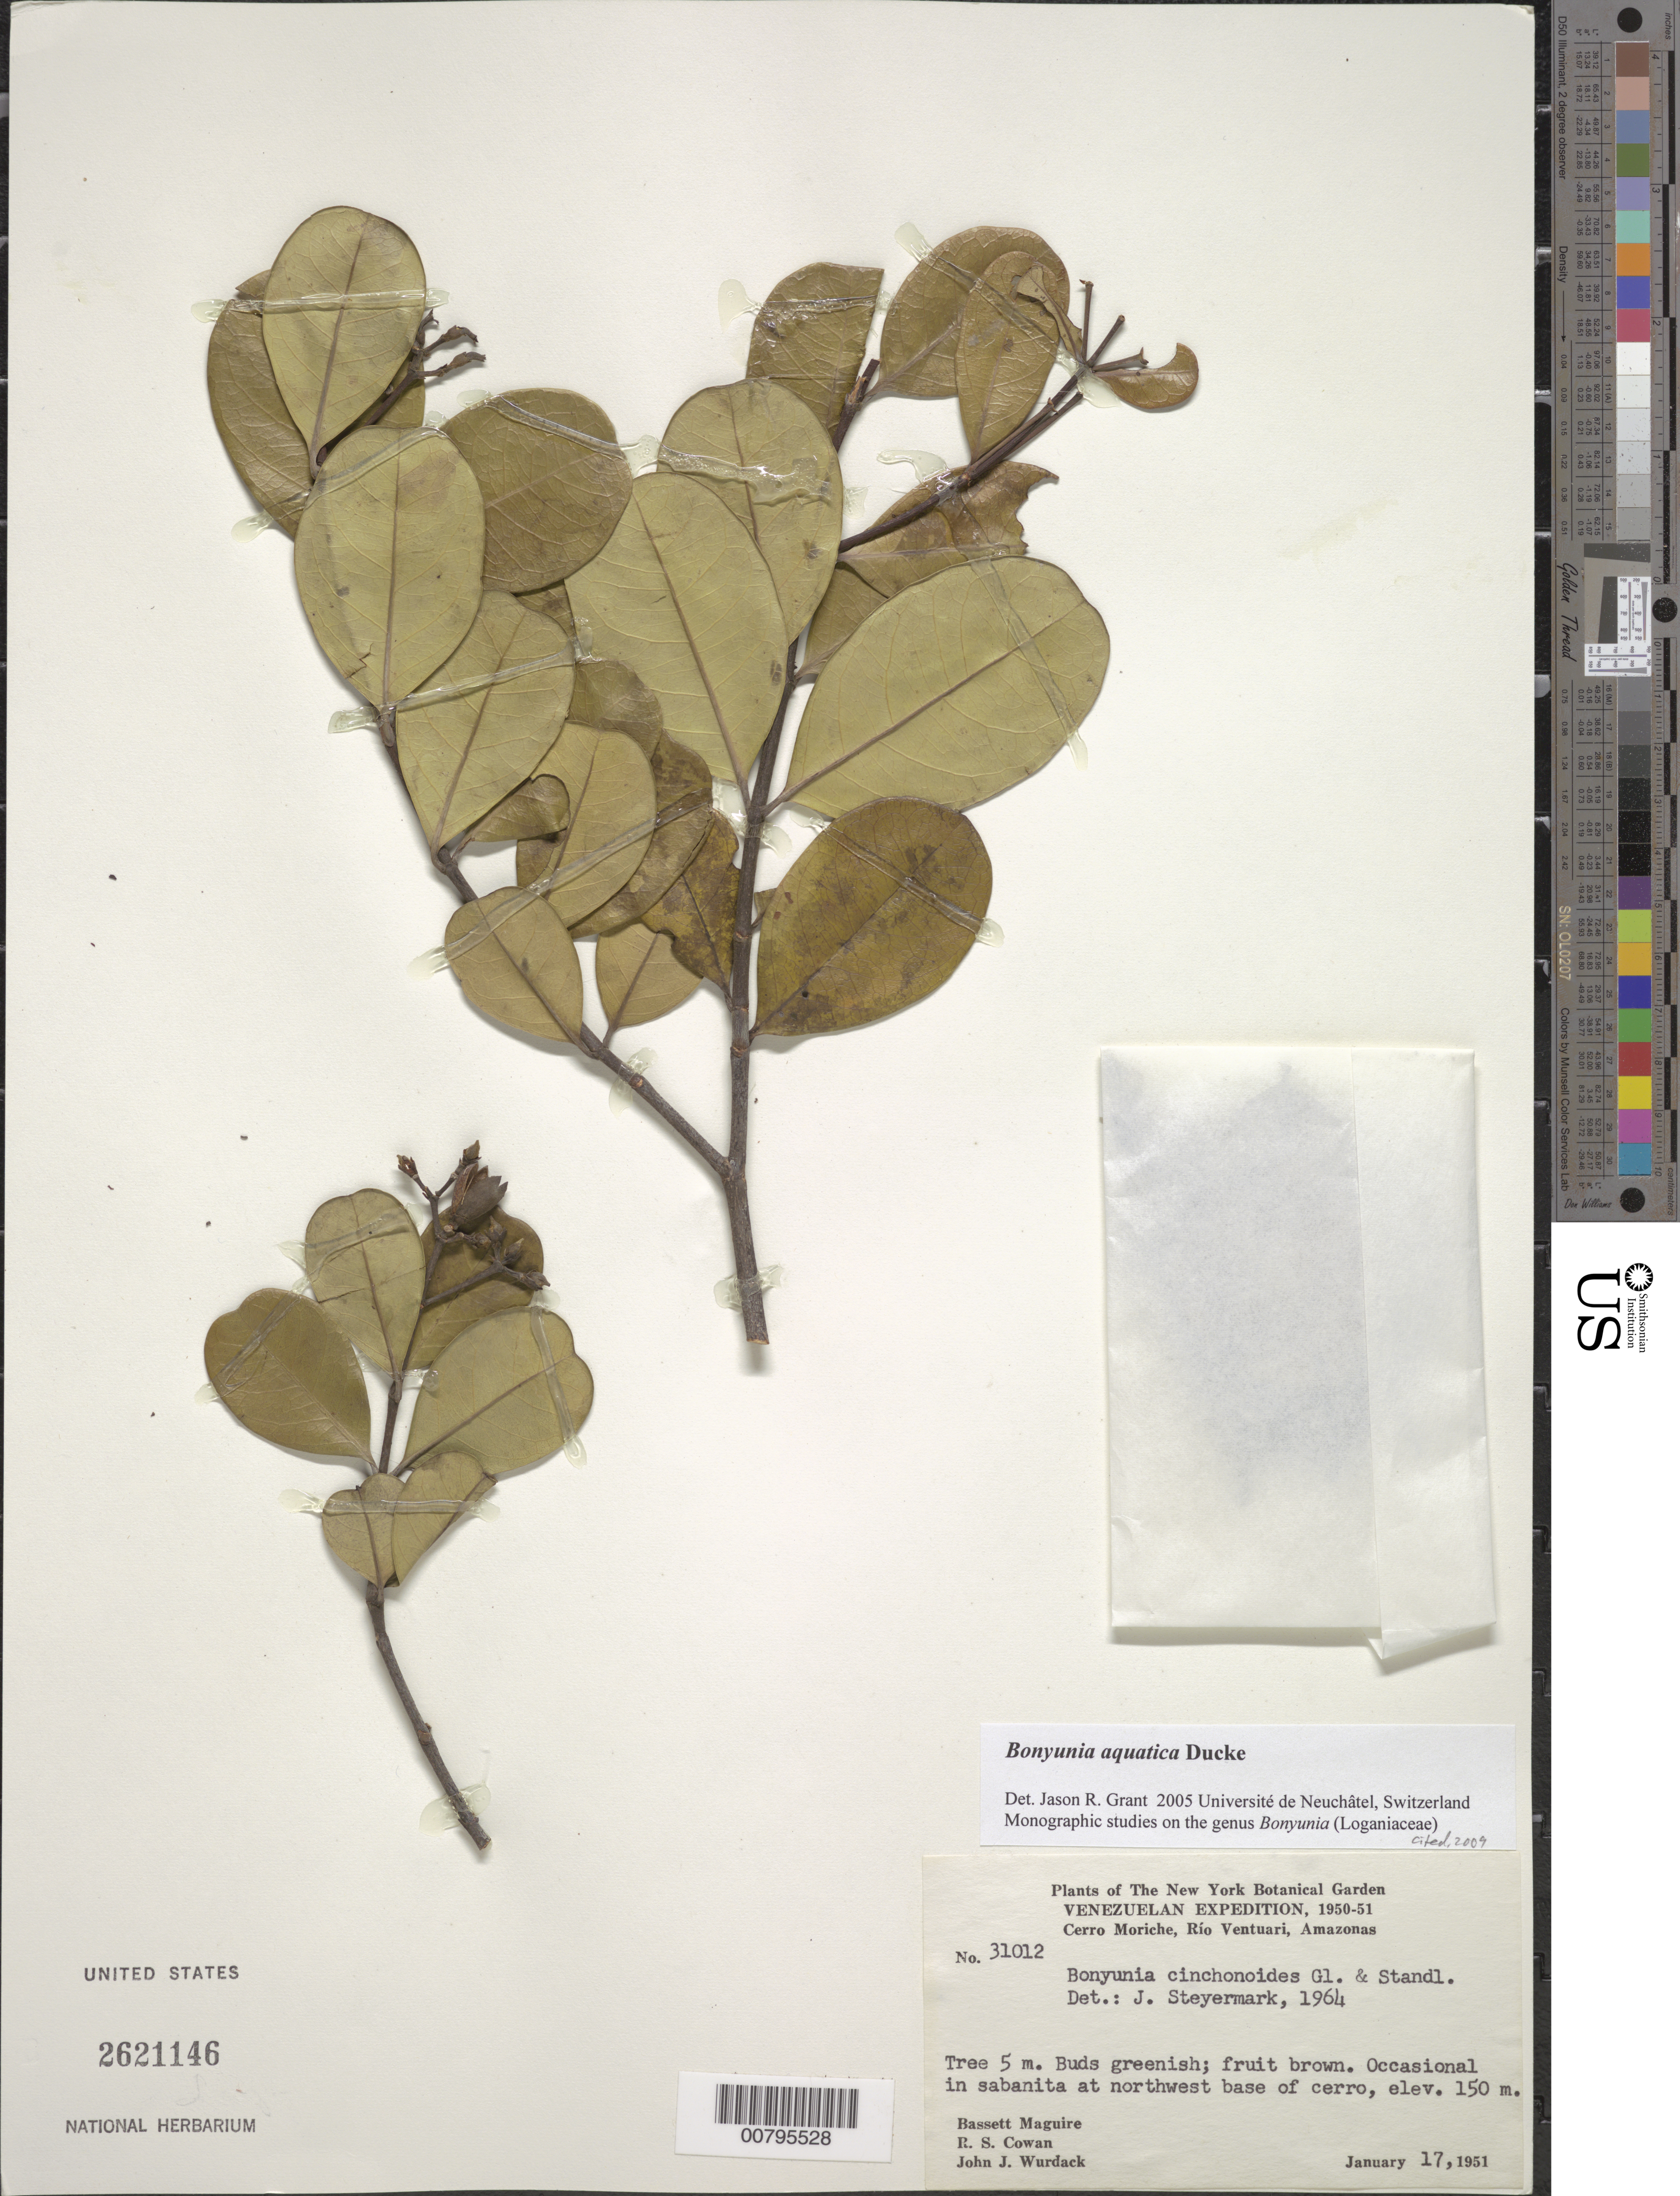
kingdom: Plantae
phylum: Tracheophyta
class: Magnoliopsida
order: Gentianales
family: Loganiaceae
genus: Bonyunia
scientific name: Bonyunia cinchonoides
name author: Gleason & Standl.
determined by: Steyermark, Julian A., (VEN)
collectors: B. Maguire, R. S. Cowan & J. J. Wurdack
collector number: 31012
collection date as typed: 17-Jan-51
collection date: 1951-01-17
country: Venezuela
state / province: Amazonas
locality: Cerro Moriche, Río Ventuari, NW base of Cerro Moriche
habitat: Sabanita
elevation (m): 150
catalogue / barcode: US 2621146